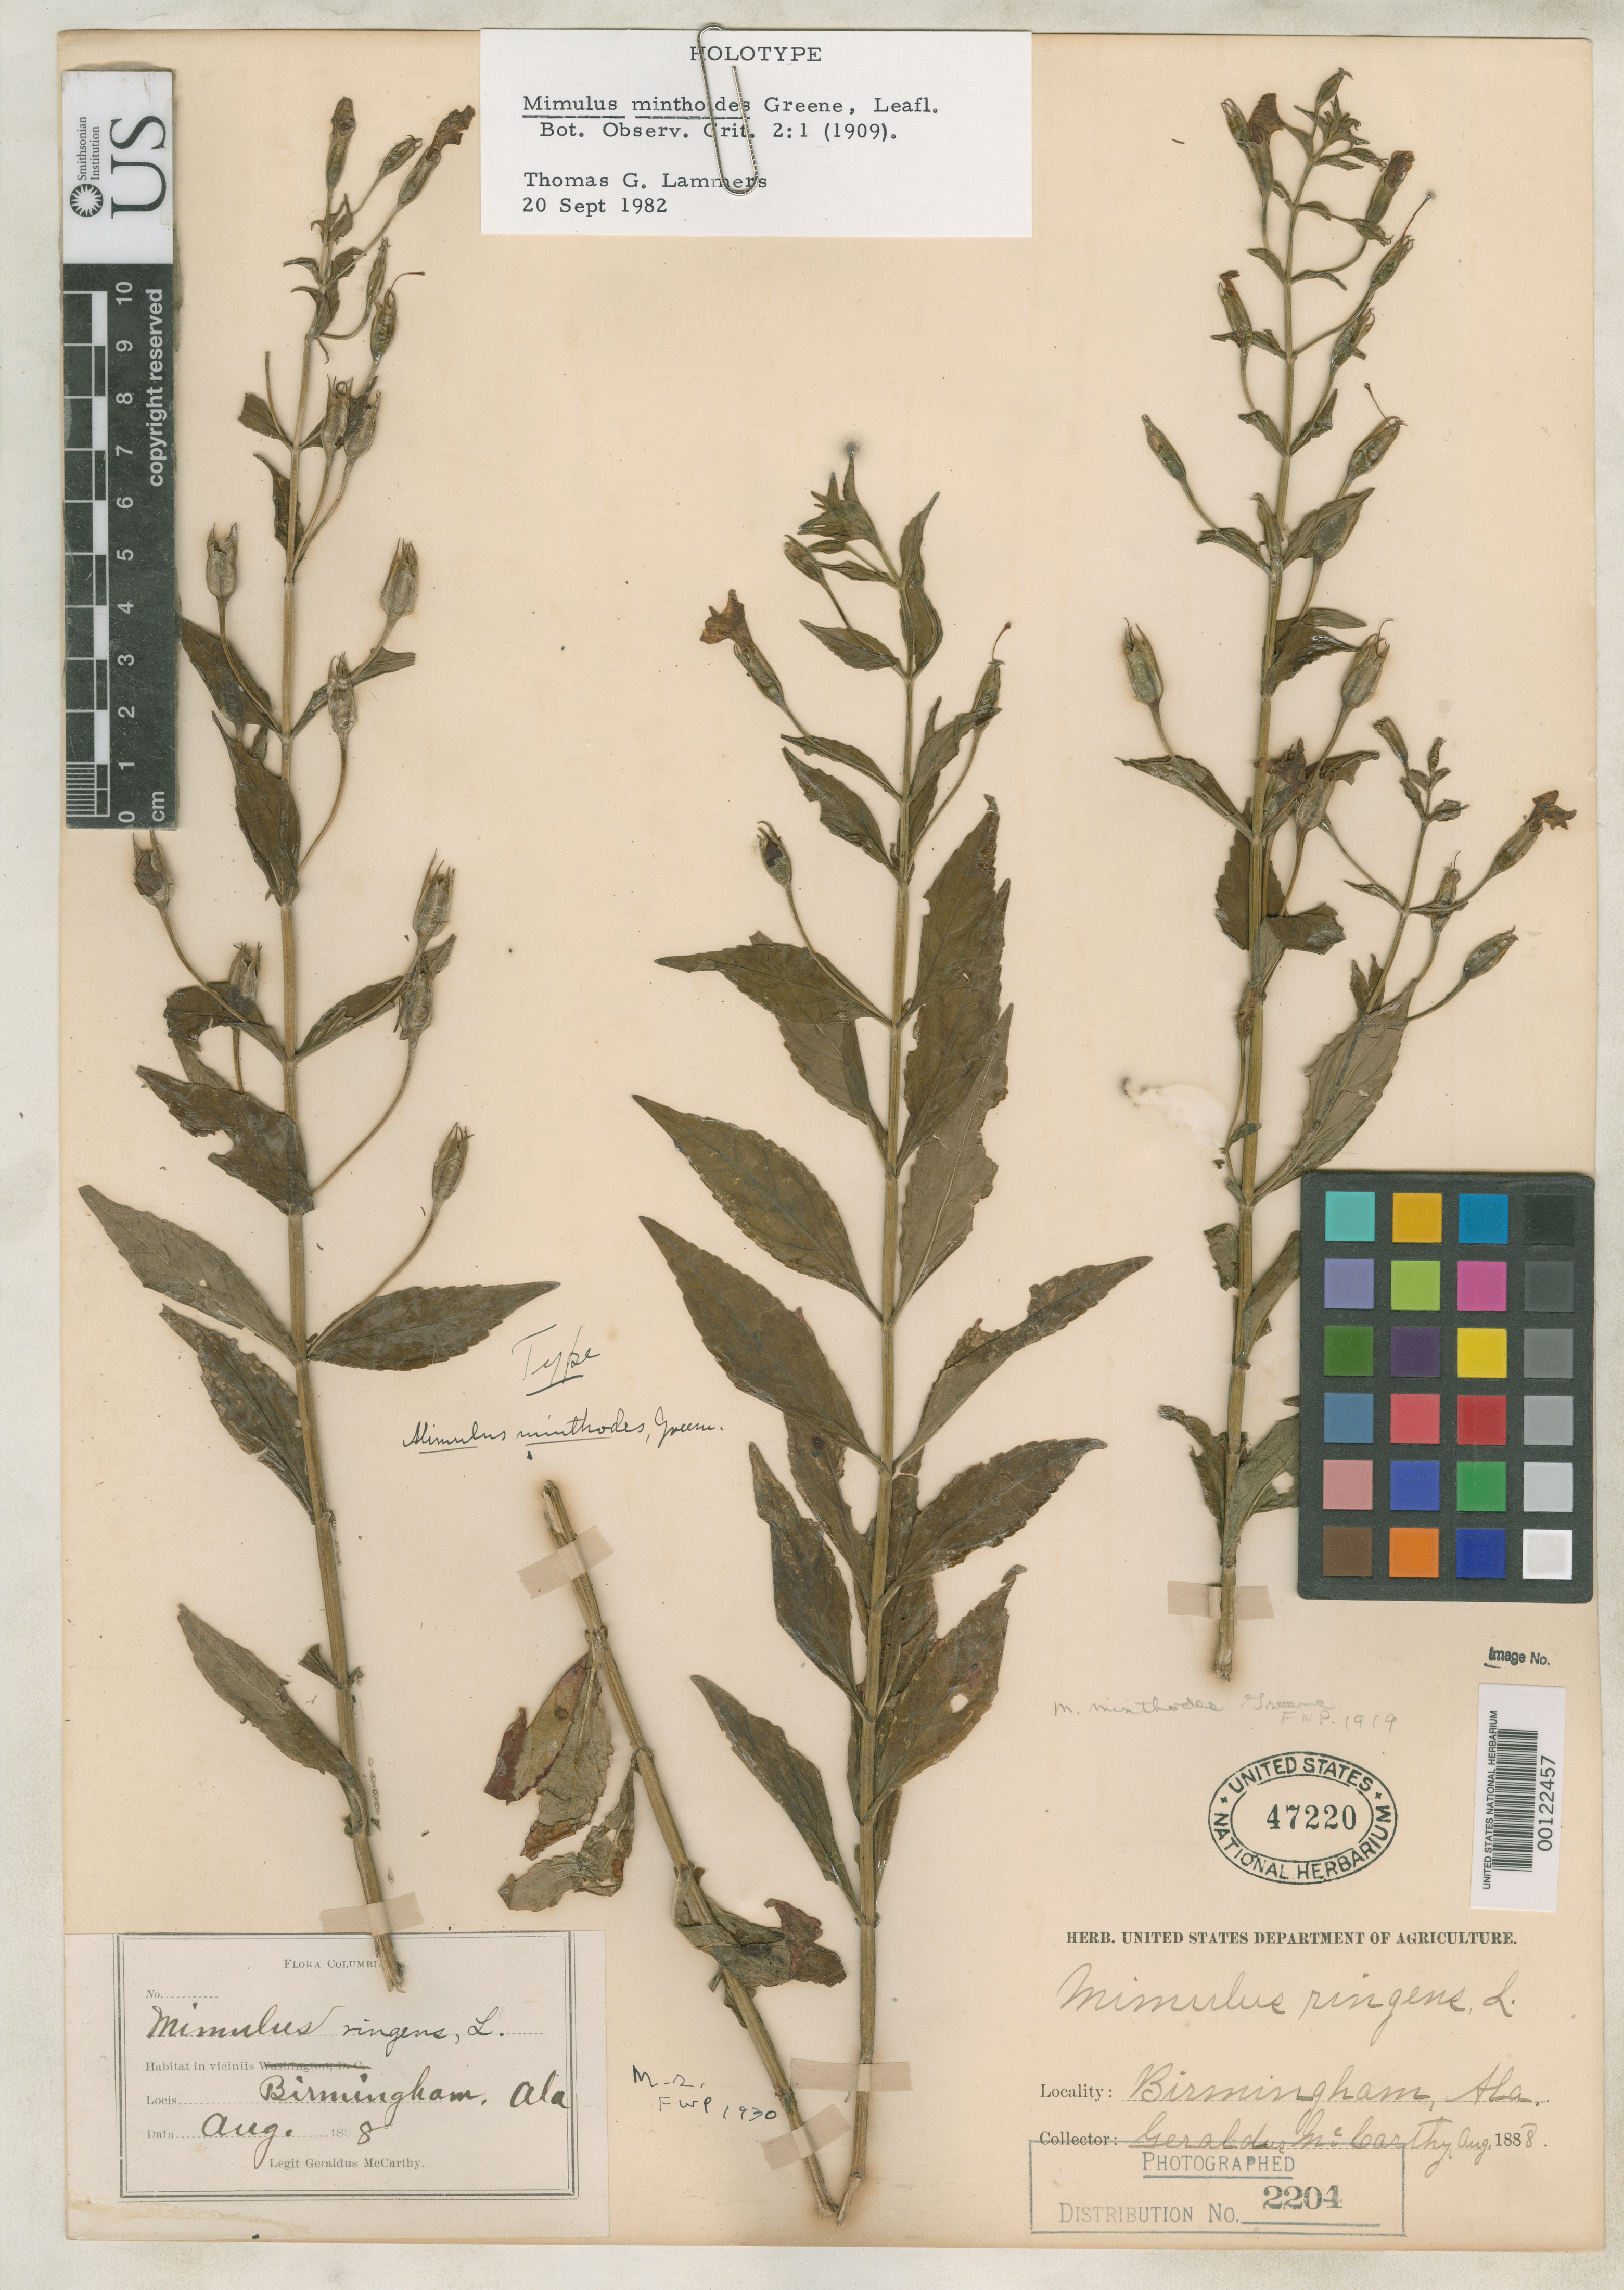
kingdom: Plantae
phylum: Tracheophyta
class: Magnoliopsida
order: Lamiales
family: Phrymaceae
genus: Mimulus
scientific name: Mimulus minthodes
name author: Greene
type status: Holotype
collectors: G. M. McCarthy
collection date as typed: Aug 1888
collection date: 1888-08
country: United States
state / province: Alabama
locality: Birmingham.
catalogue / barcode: US 47220